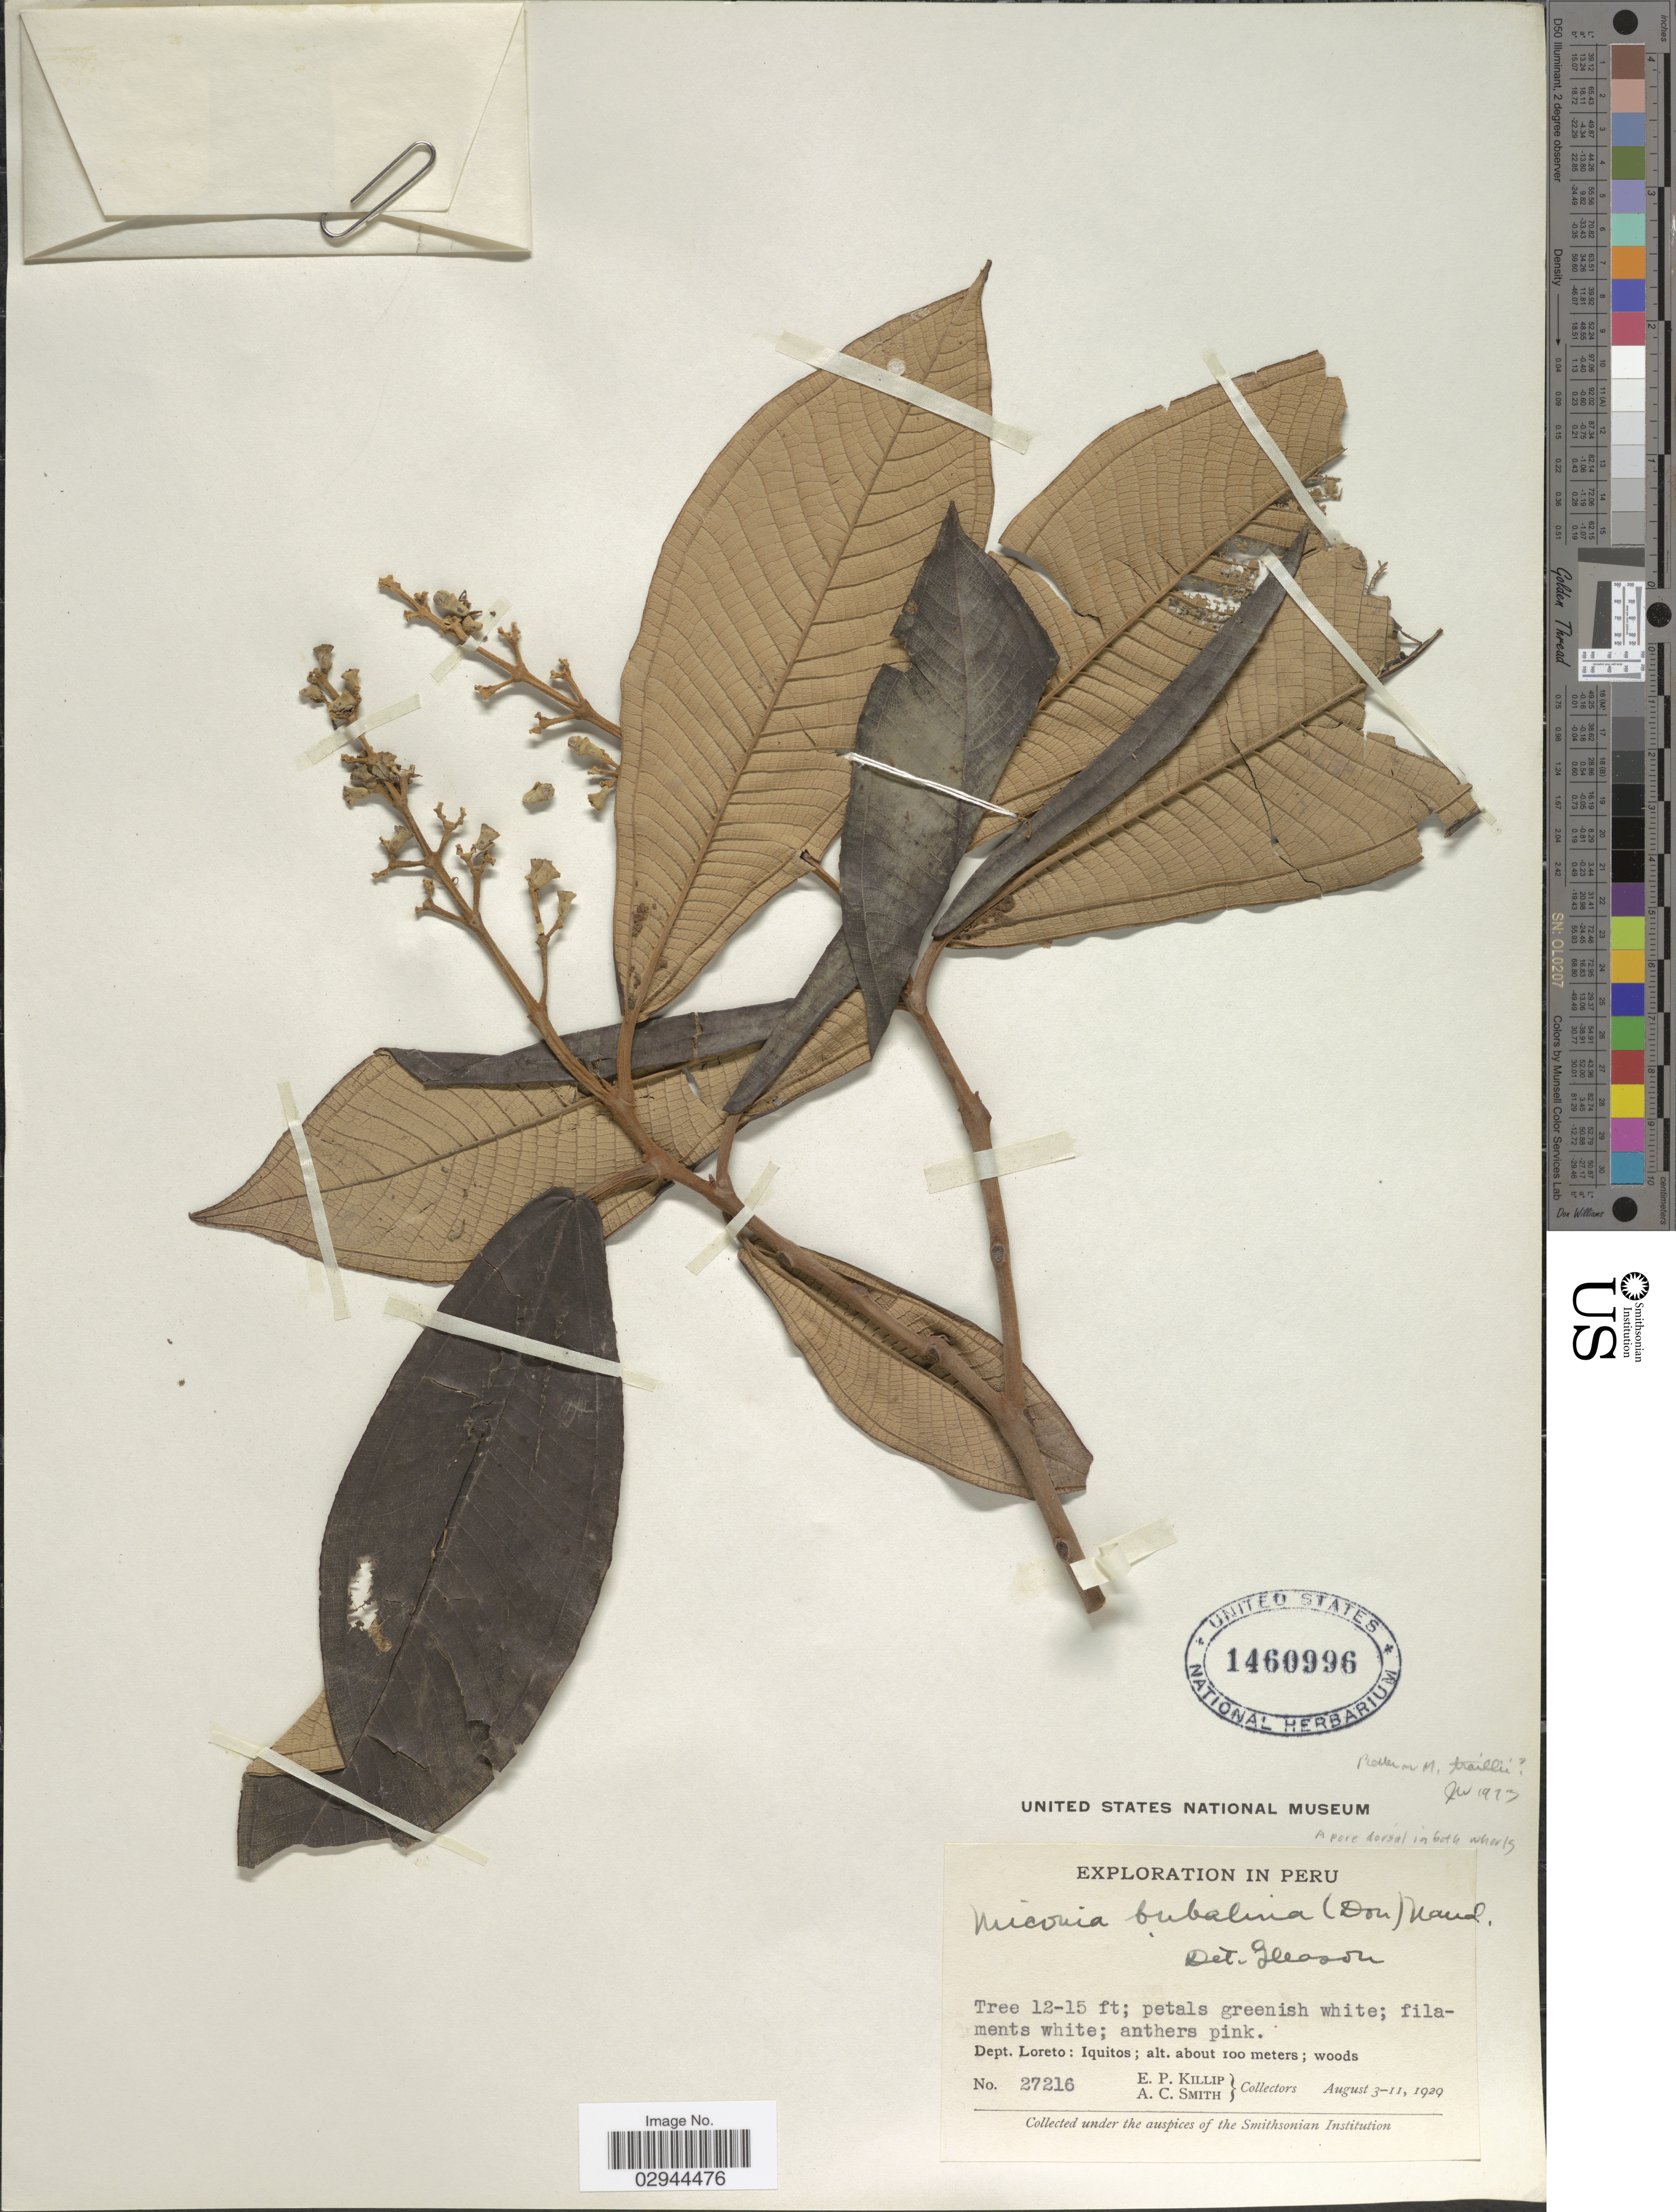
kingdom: Plantae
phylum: Tracheophyta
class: Magnoliopsida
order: Myrtales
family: Melastomataceae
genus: Miconia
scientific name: Miconia traillii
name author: Cogn.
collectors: E. P. Killip & A. C. Smith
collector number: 27216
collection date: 1929-08-03/1929-08-11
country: Peru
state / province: Loreto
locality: Dept. Loreto: Iquitos.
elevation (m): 100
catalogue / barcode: US 1460996